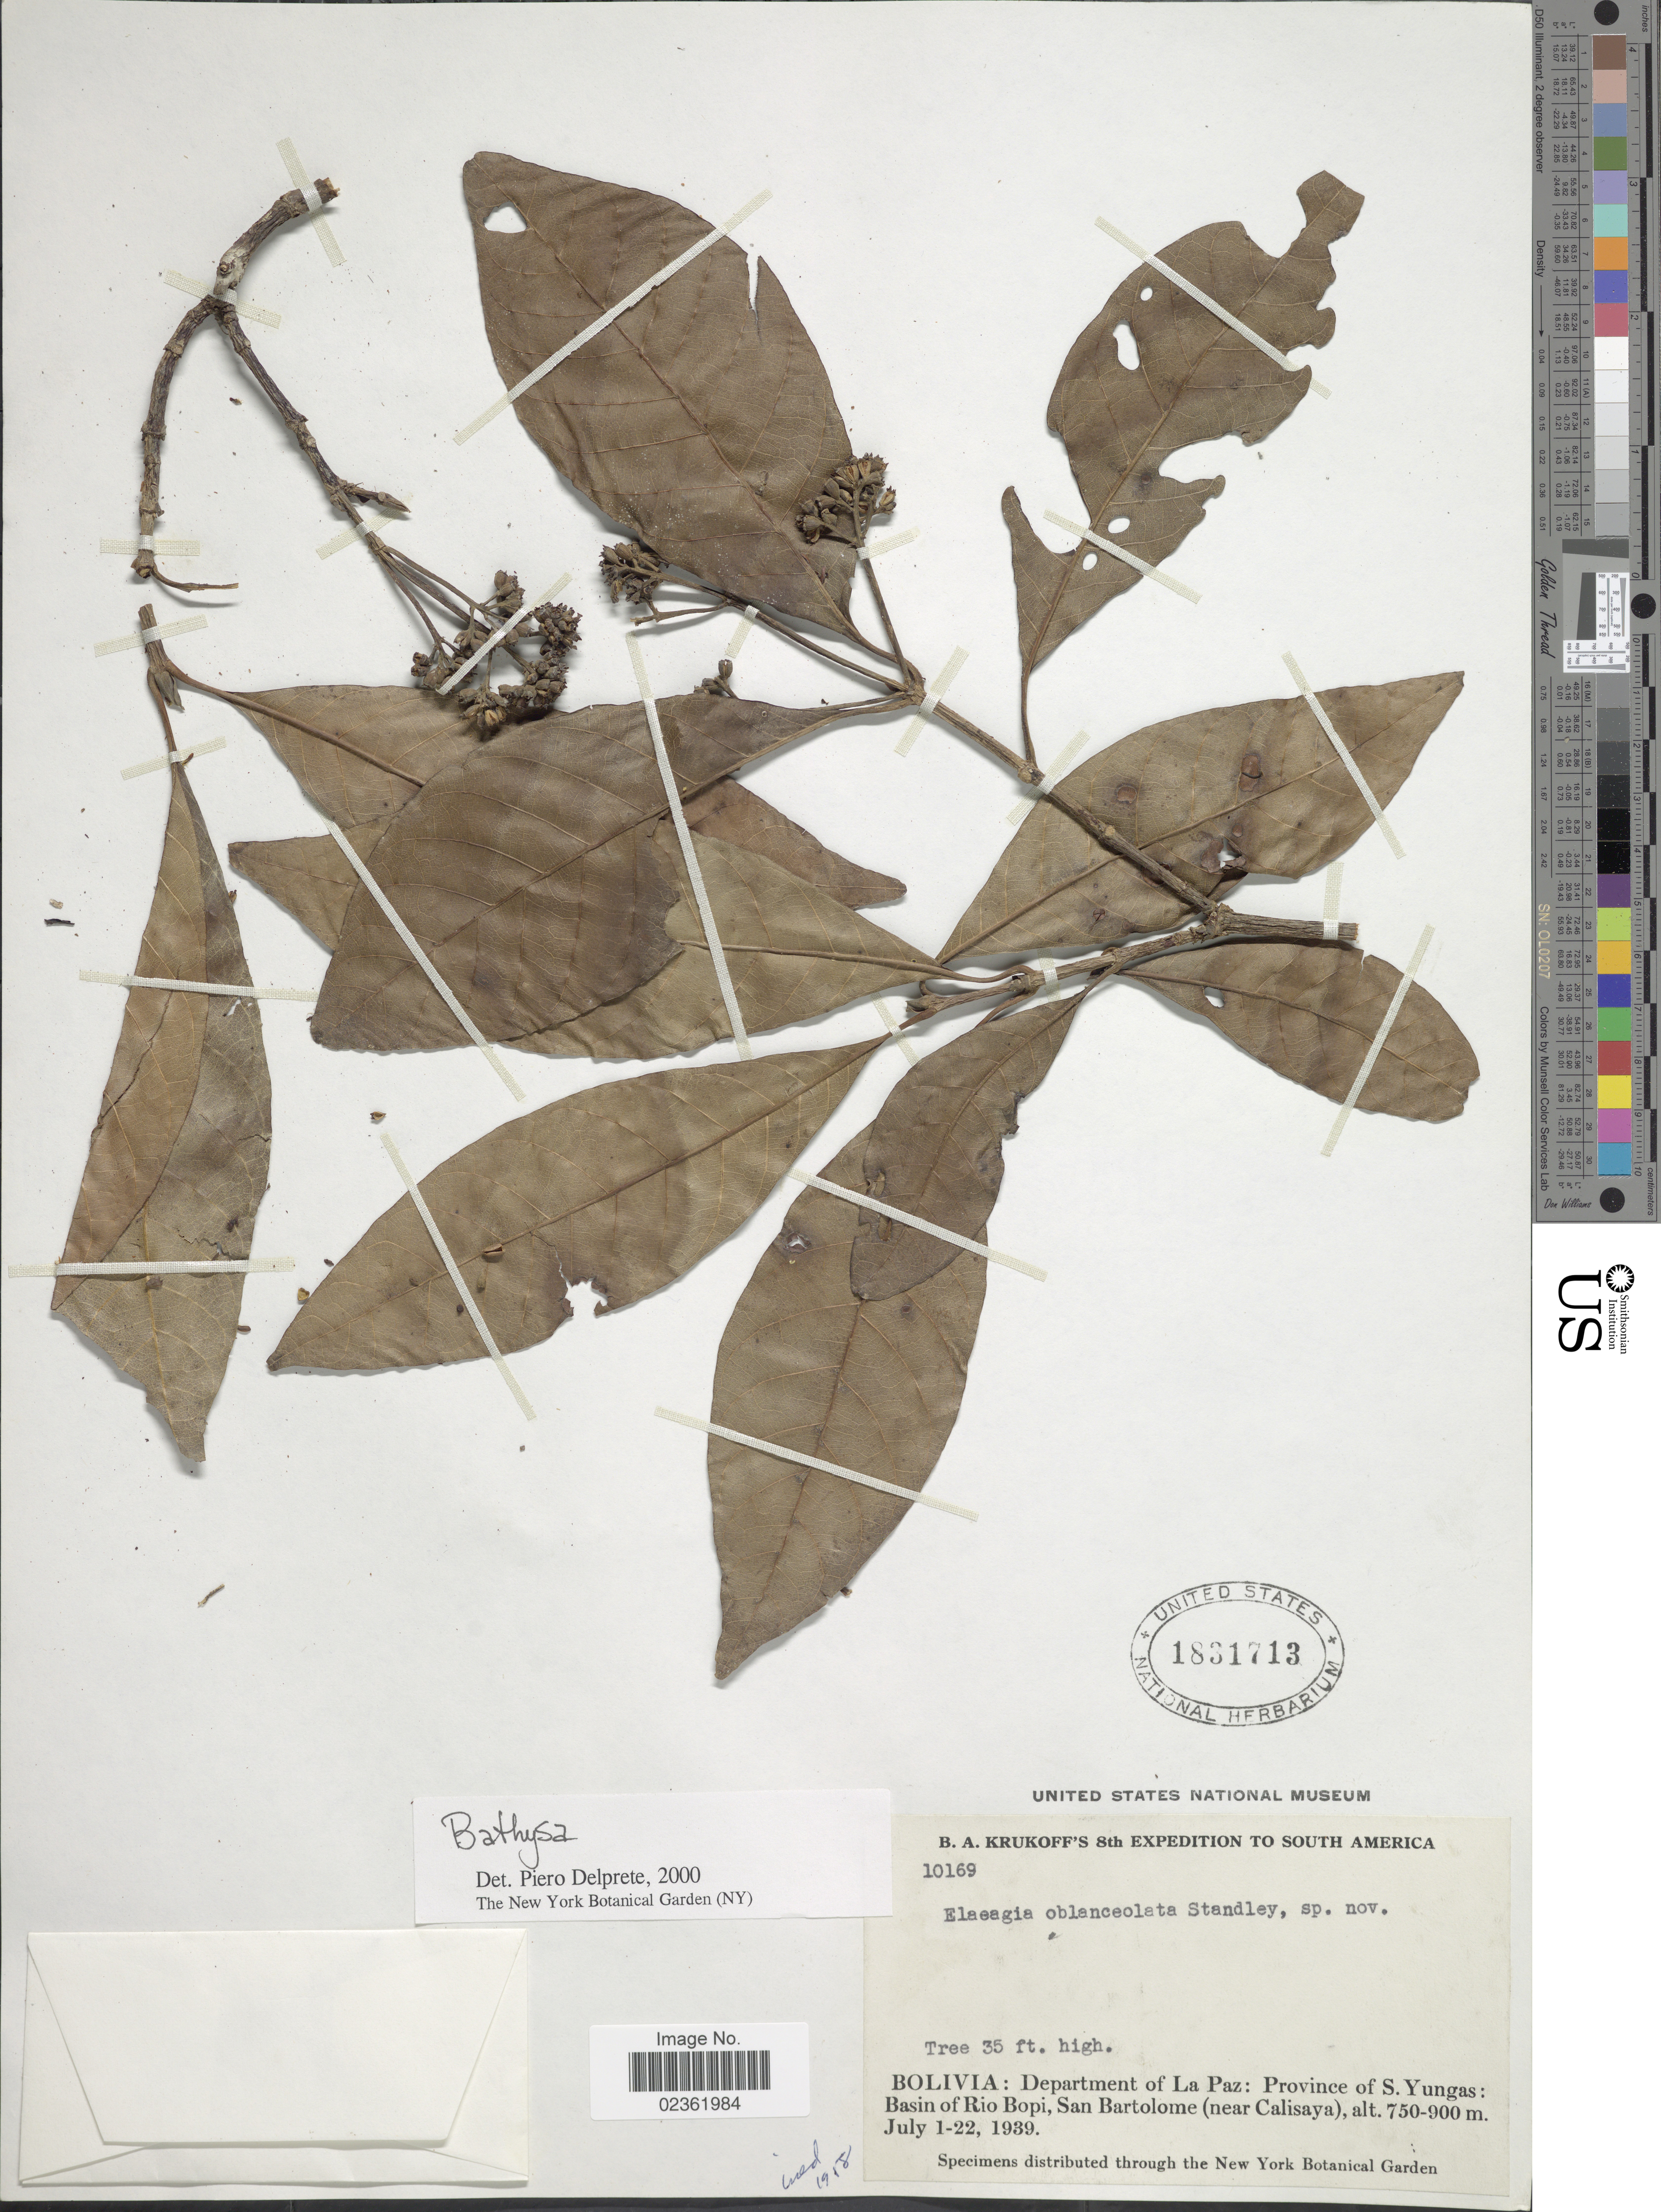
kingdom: Plantae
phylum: Tracheophyta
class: Magnoliopsida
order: Gentianales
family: Rubiaceae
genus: Bathysa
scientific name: Bathysa sp.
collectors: B. A. Krukoff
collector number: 10169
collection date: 1939-07-01/1939-07-22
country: Bolivia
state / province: La Paz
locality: Province of S. Yungas: Basin of Rio Bopi, San Bartolome (near Calisaya).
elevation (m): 750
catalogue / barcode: US 1831713